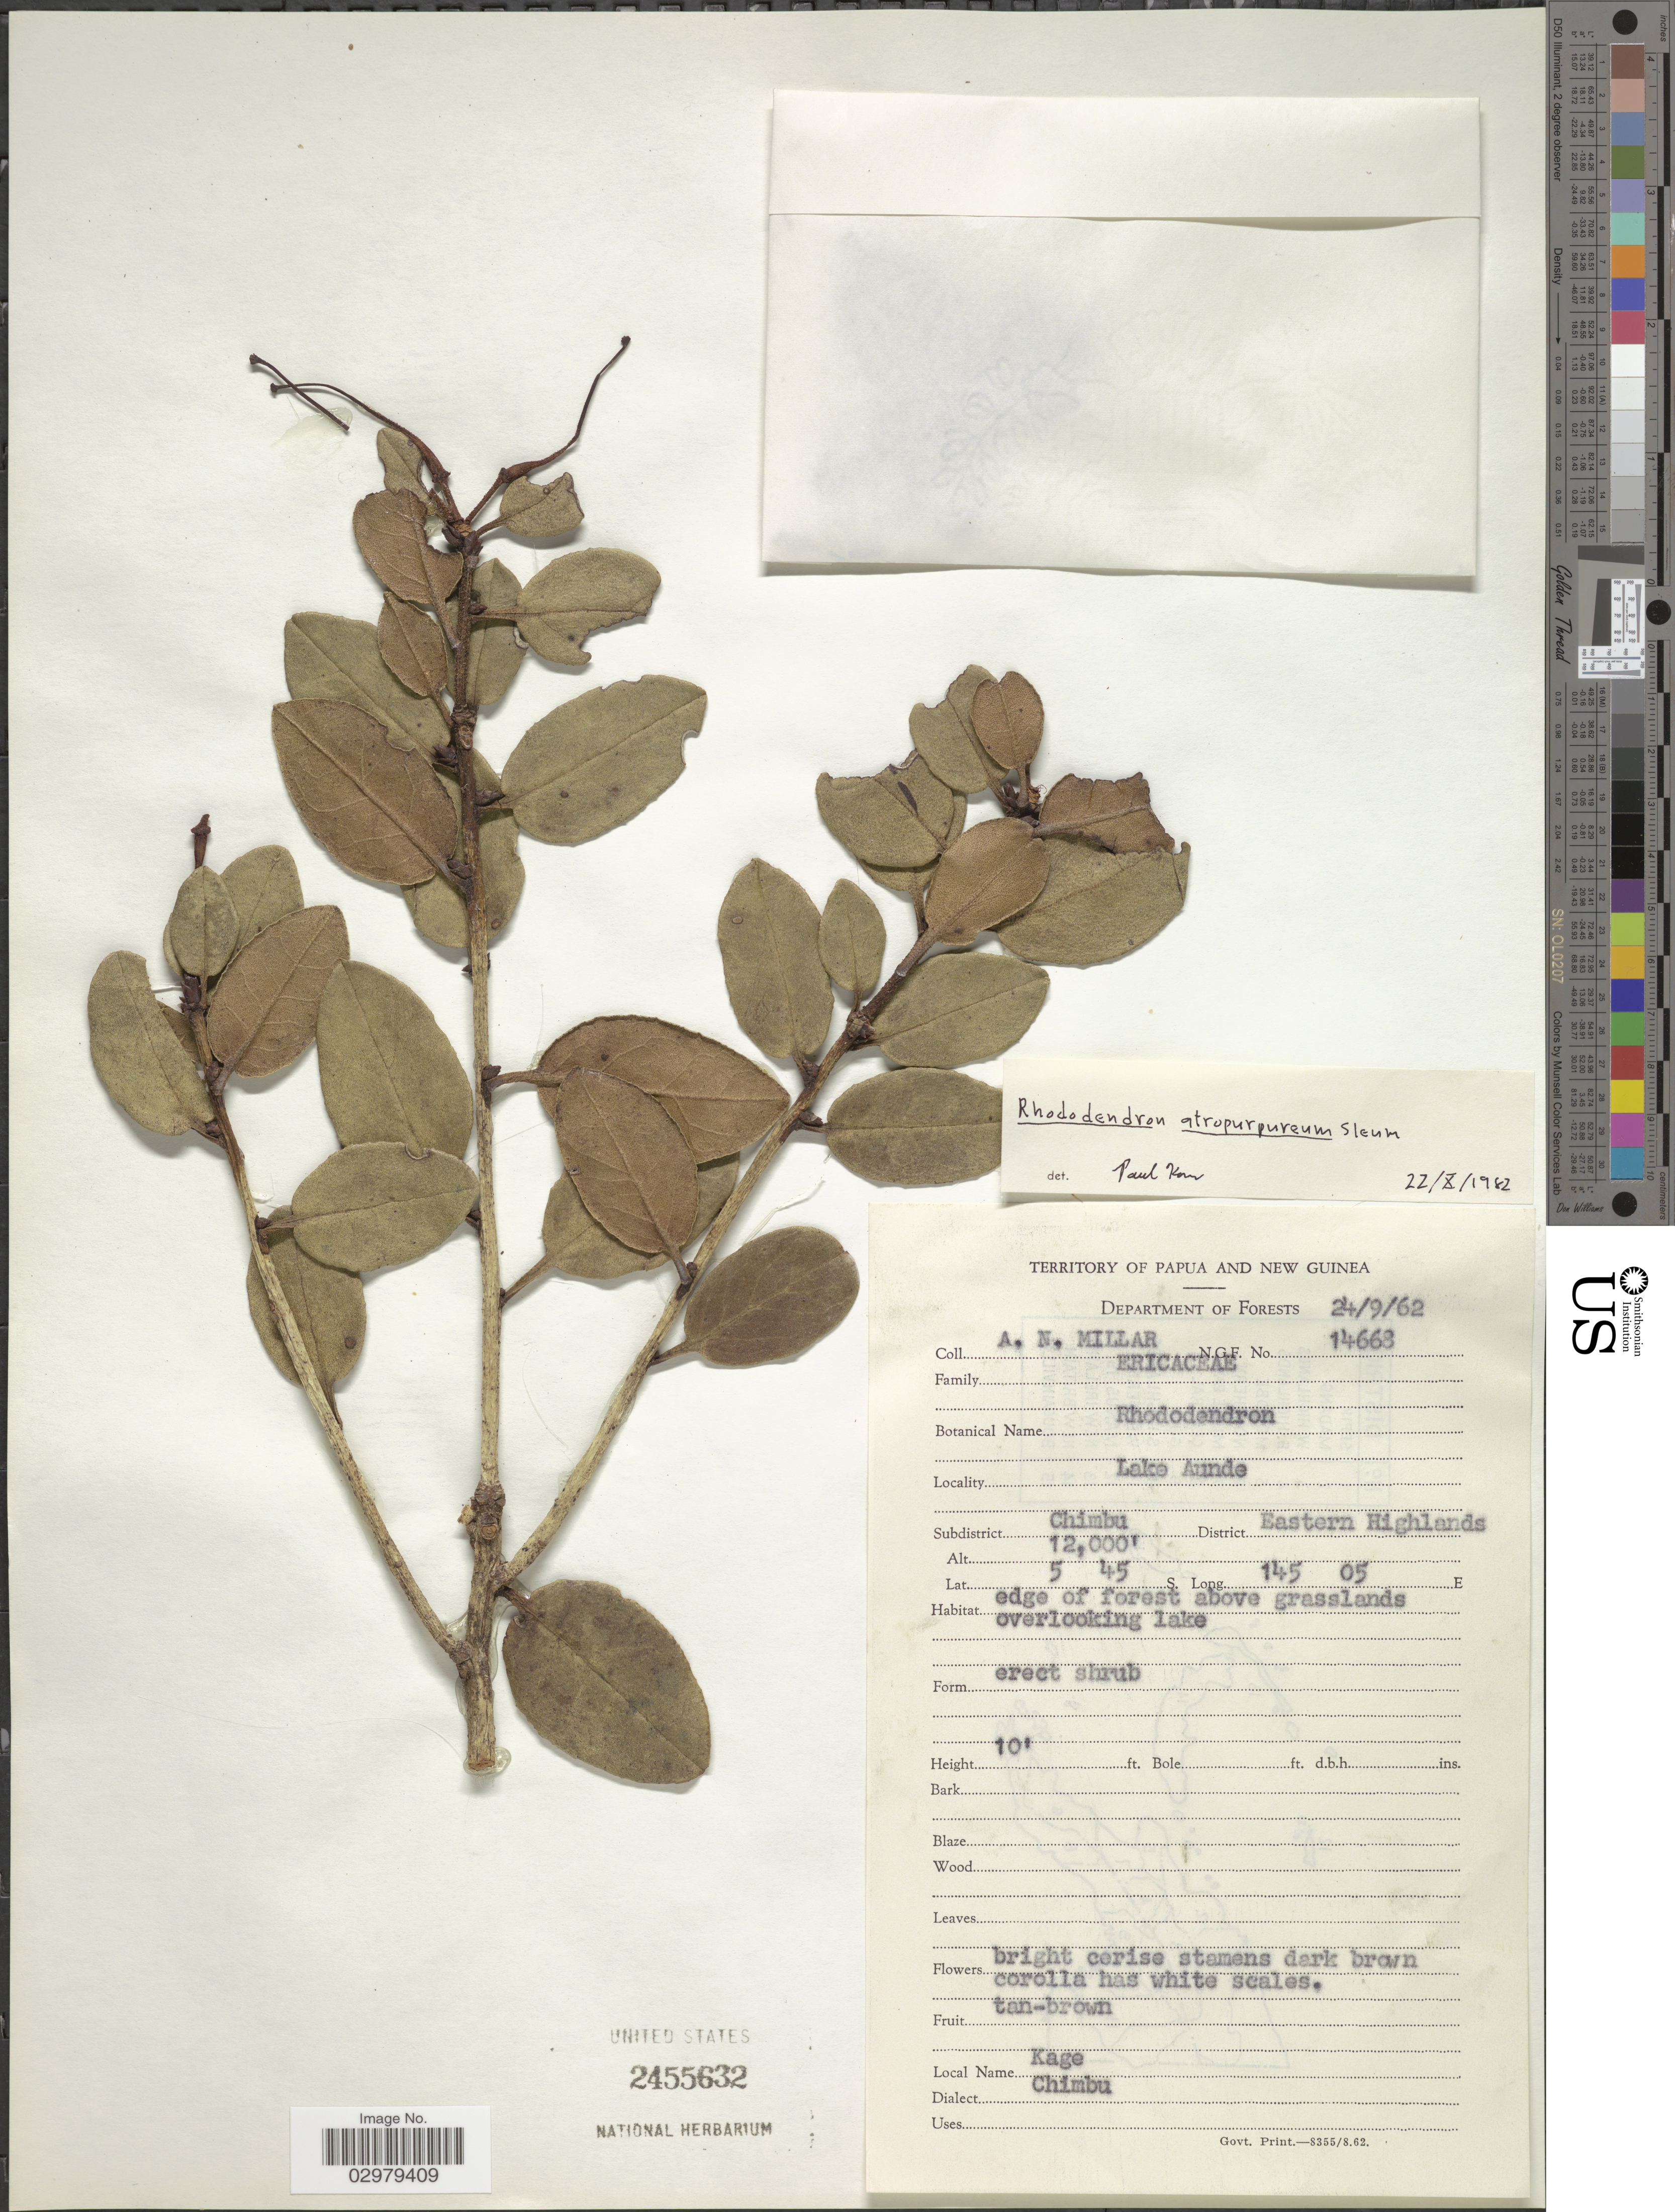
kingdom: Plantae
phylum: Tracheophyta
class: Magnoliopsida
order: Ericales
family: Ericaceae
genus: Rhododendron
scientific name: Rhododendron atropurpureum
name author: Sleumer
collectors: A. Millar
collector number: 14668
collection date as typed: Transcribed d/m/y: 24/9/62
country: Papua New Guinea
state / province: Chimbu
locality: Lake Aunde. Subdistrict Chimbu. District Eastern Highlands.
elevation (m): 3658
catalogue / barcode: US 2455632